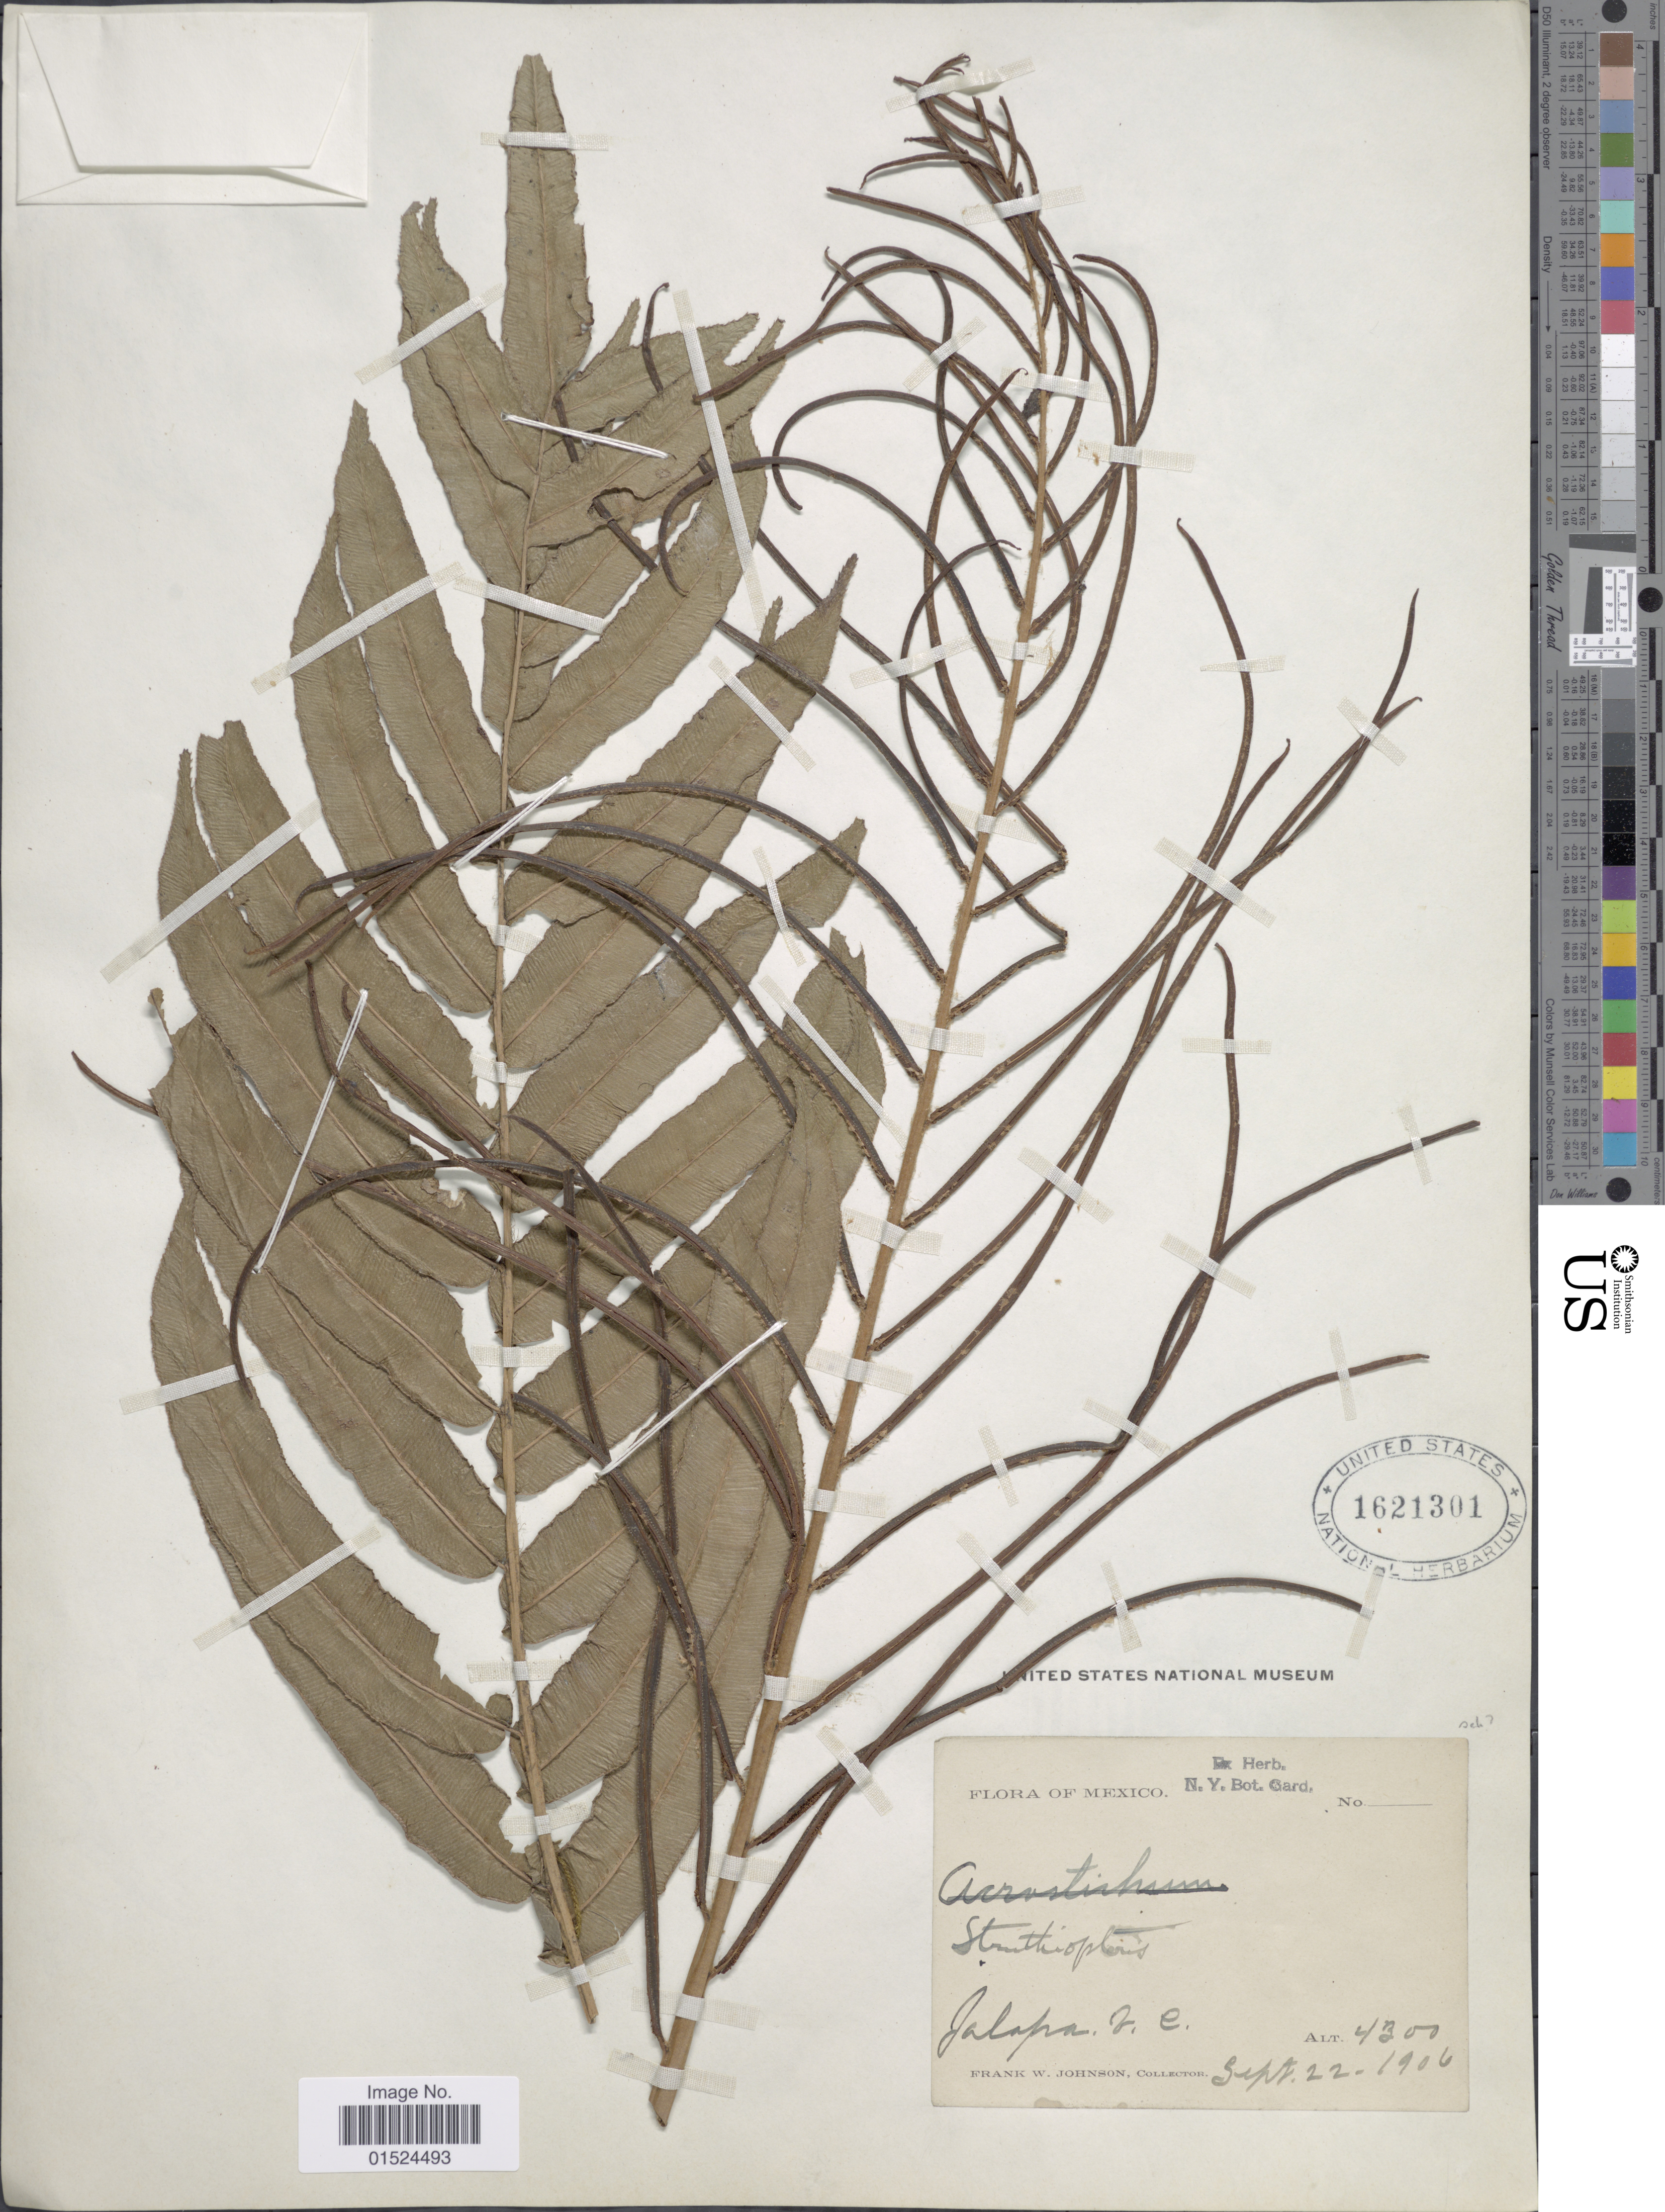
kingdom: Plantae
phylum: Tracheophyta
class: Polypodiopsida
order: Polypodiales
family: Blechnaceae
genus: Blechnum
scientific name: Blechnum schiedeanum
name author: (Schltdl. ex C. Presl) Hieron.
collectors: F. W. Johnson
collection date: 1906-09-22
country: Guatemala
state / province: Jalapa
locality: Jalapa, J. E.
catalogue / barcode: US 1621301